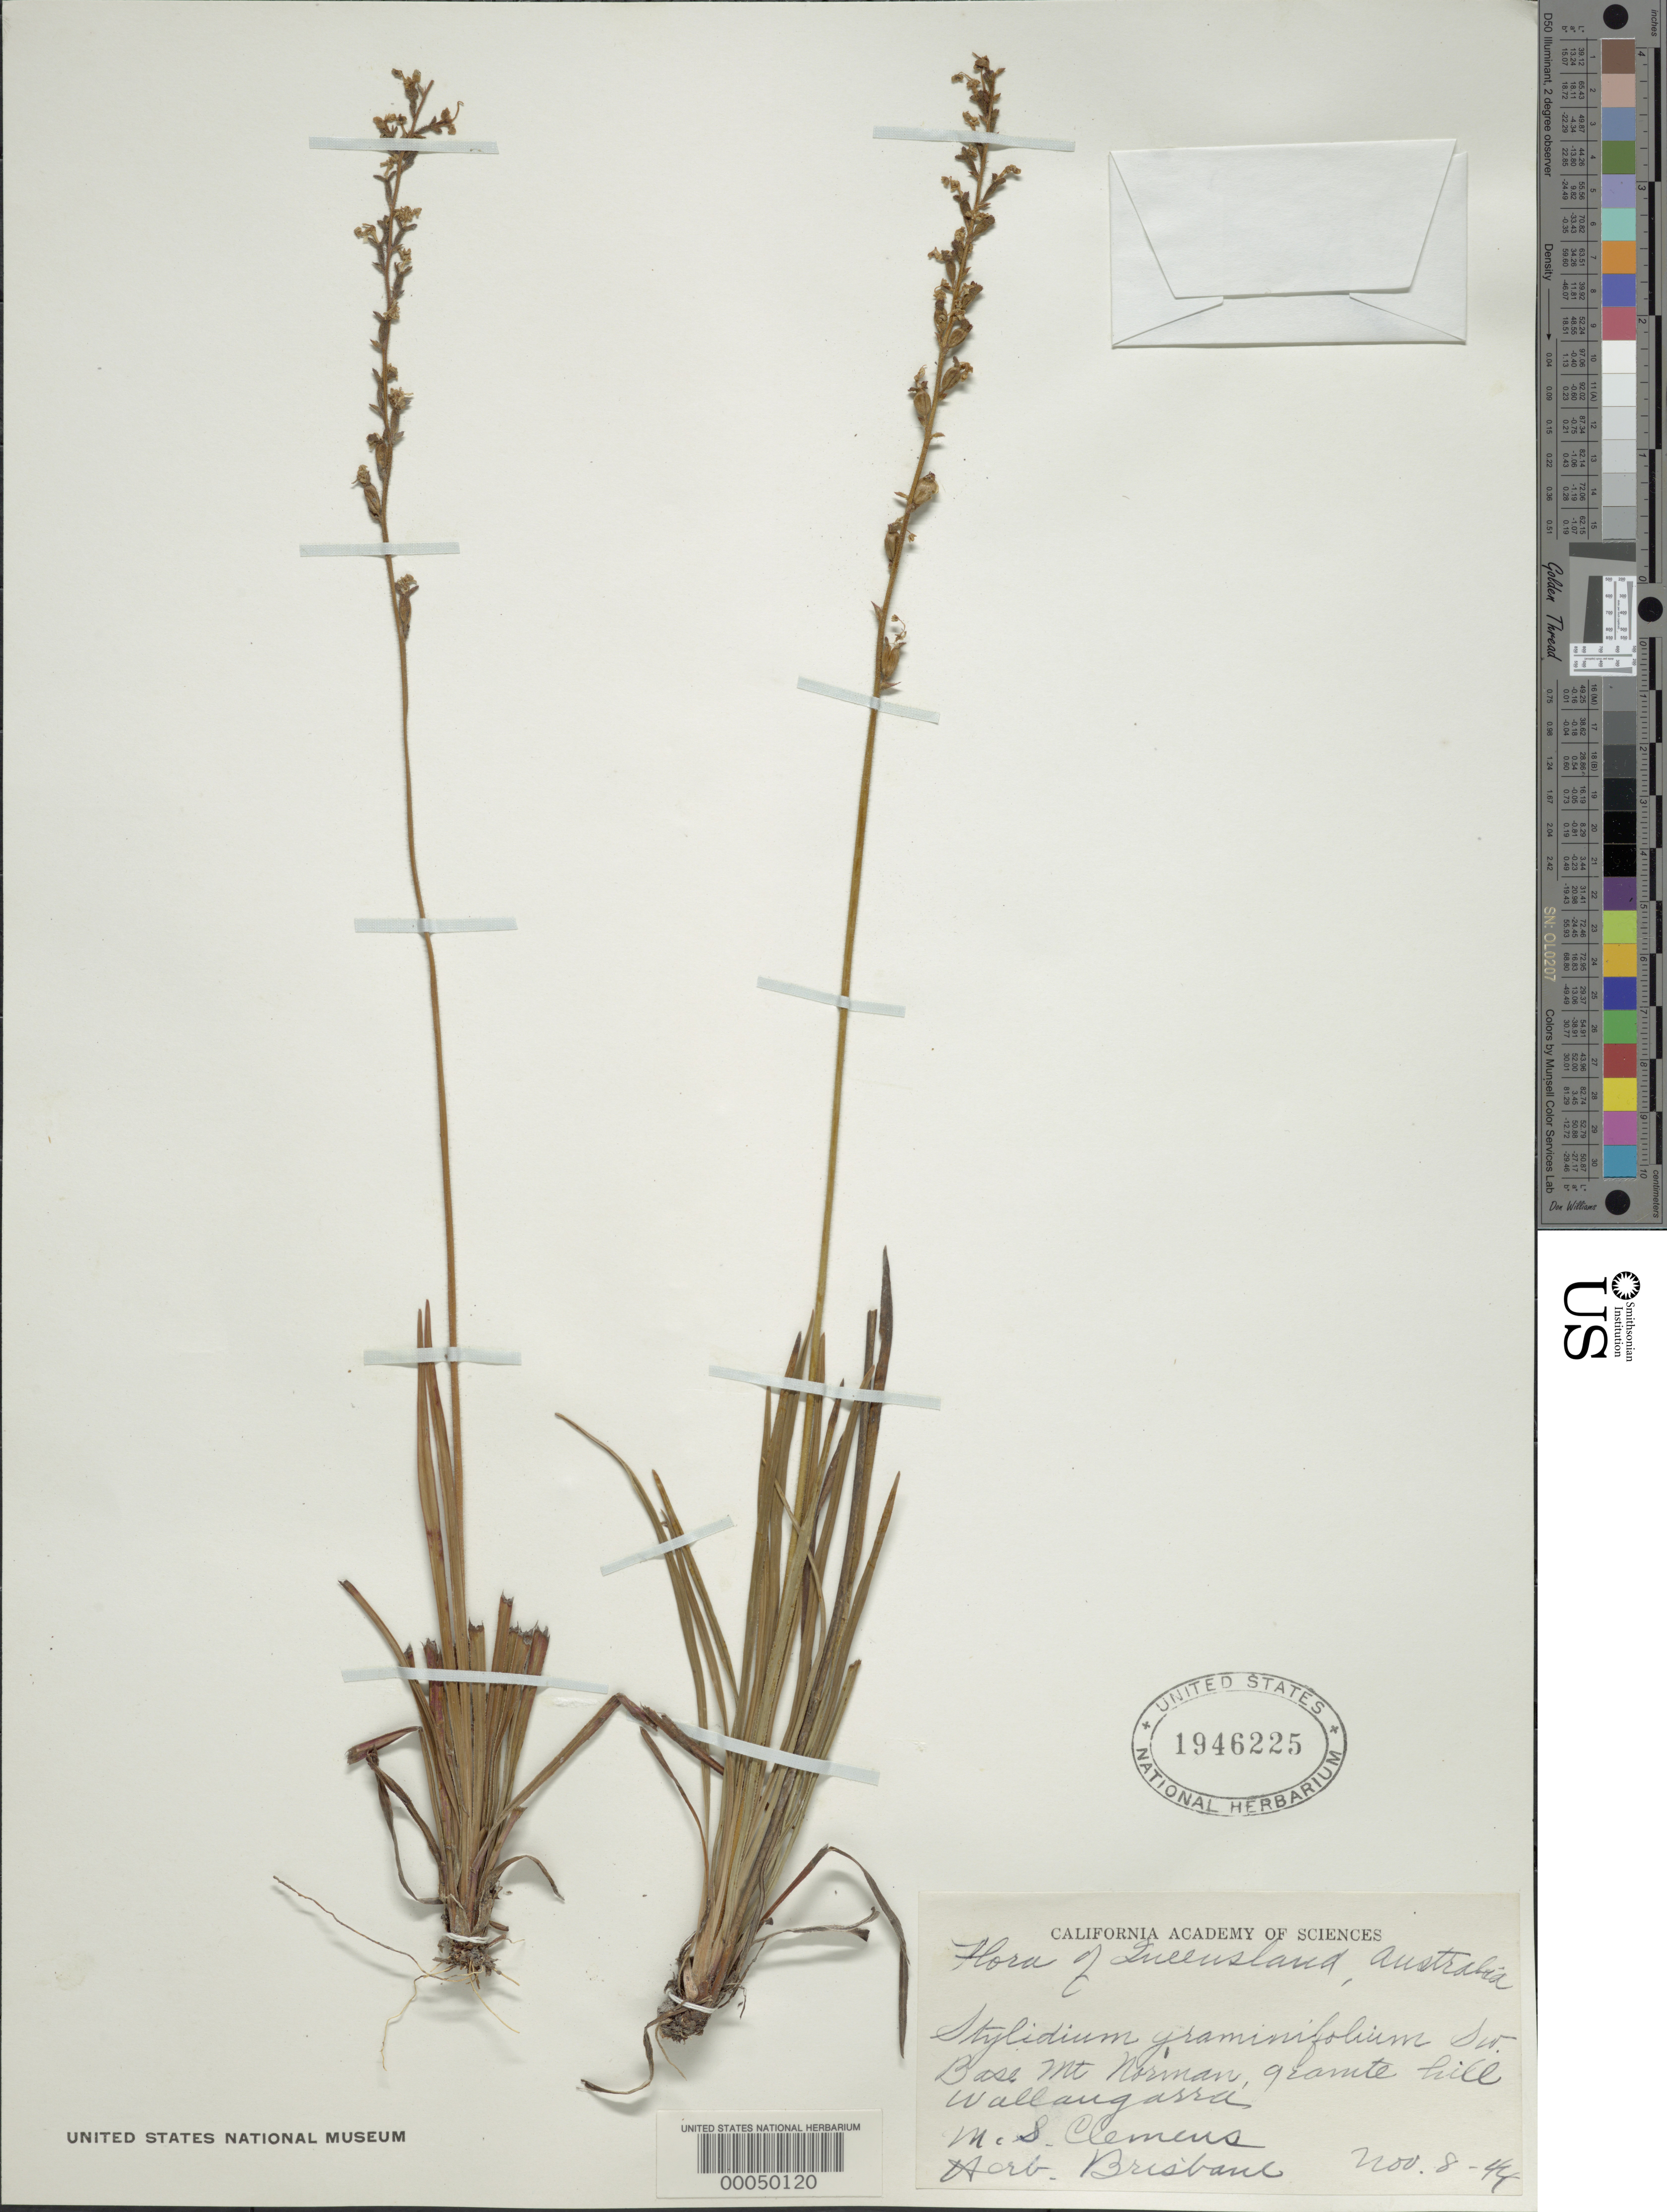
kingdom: Plantae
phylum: Tracheophyta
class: Magnoliopsida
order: Asterales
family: Stylidiaceae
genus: Stylidium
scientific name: Stylidium graminifolium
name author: Sw. ex Willd.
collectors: M. S. Clemens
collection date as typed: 08 Nov 1944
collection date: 1944-11-08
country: Australia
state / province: Queensland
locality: Base of mt. norman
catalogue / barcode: US 1946225